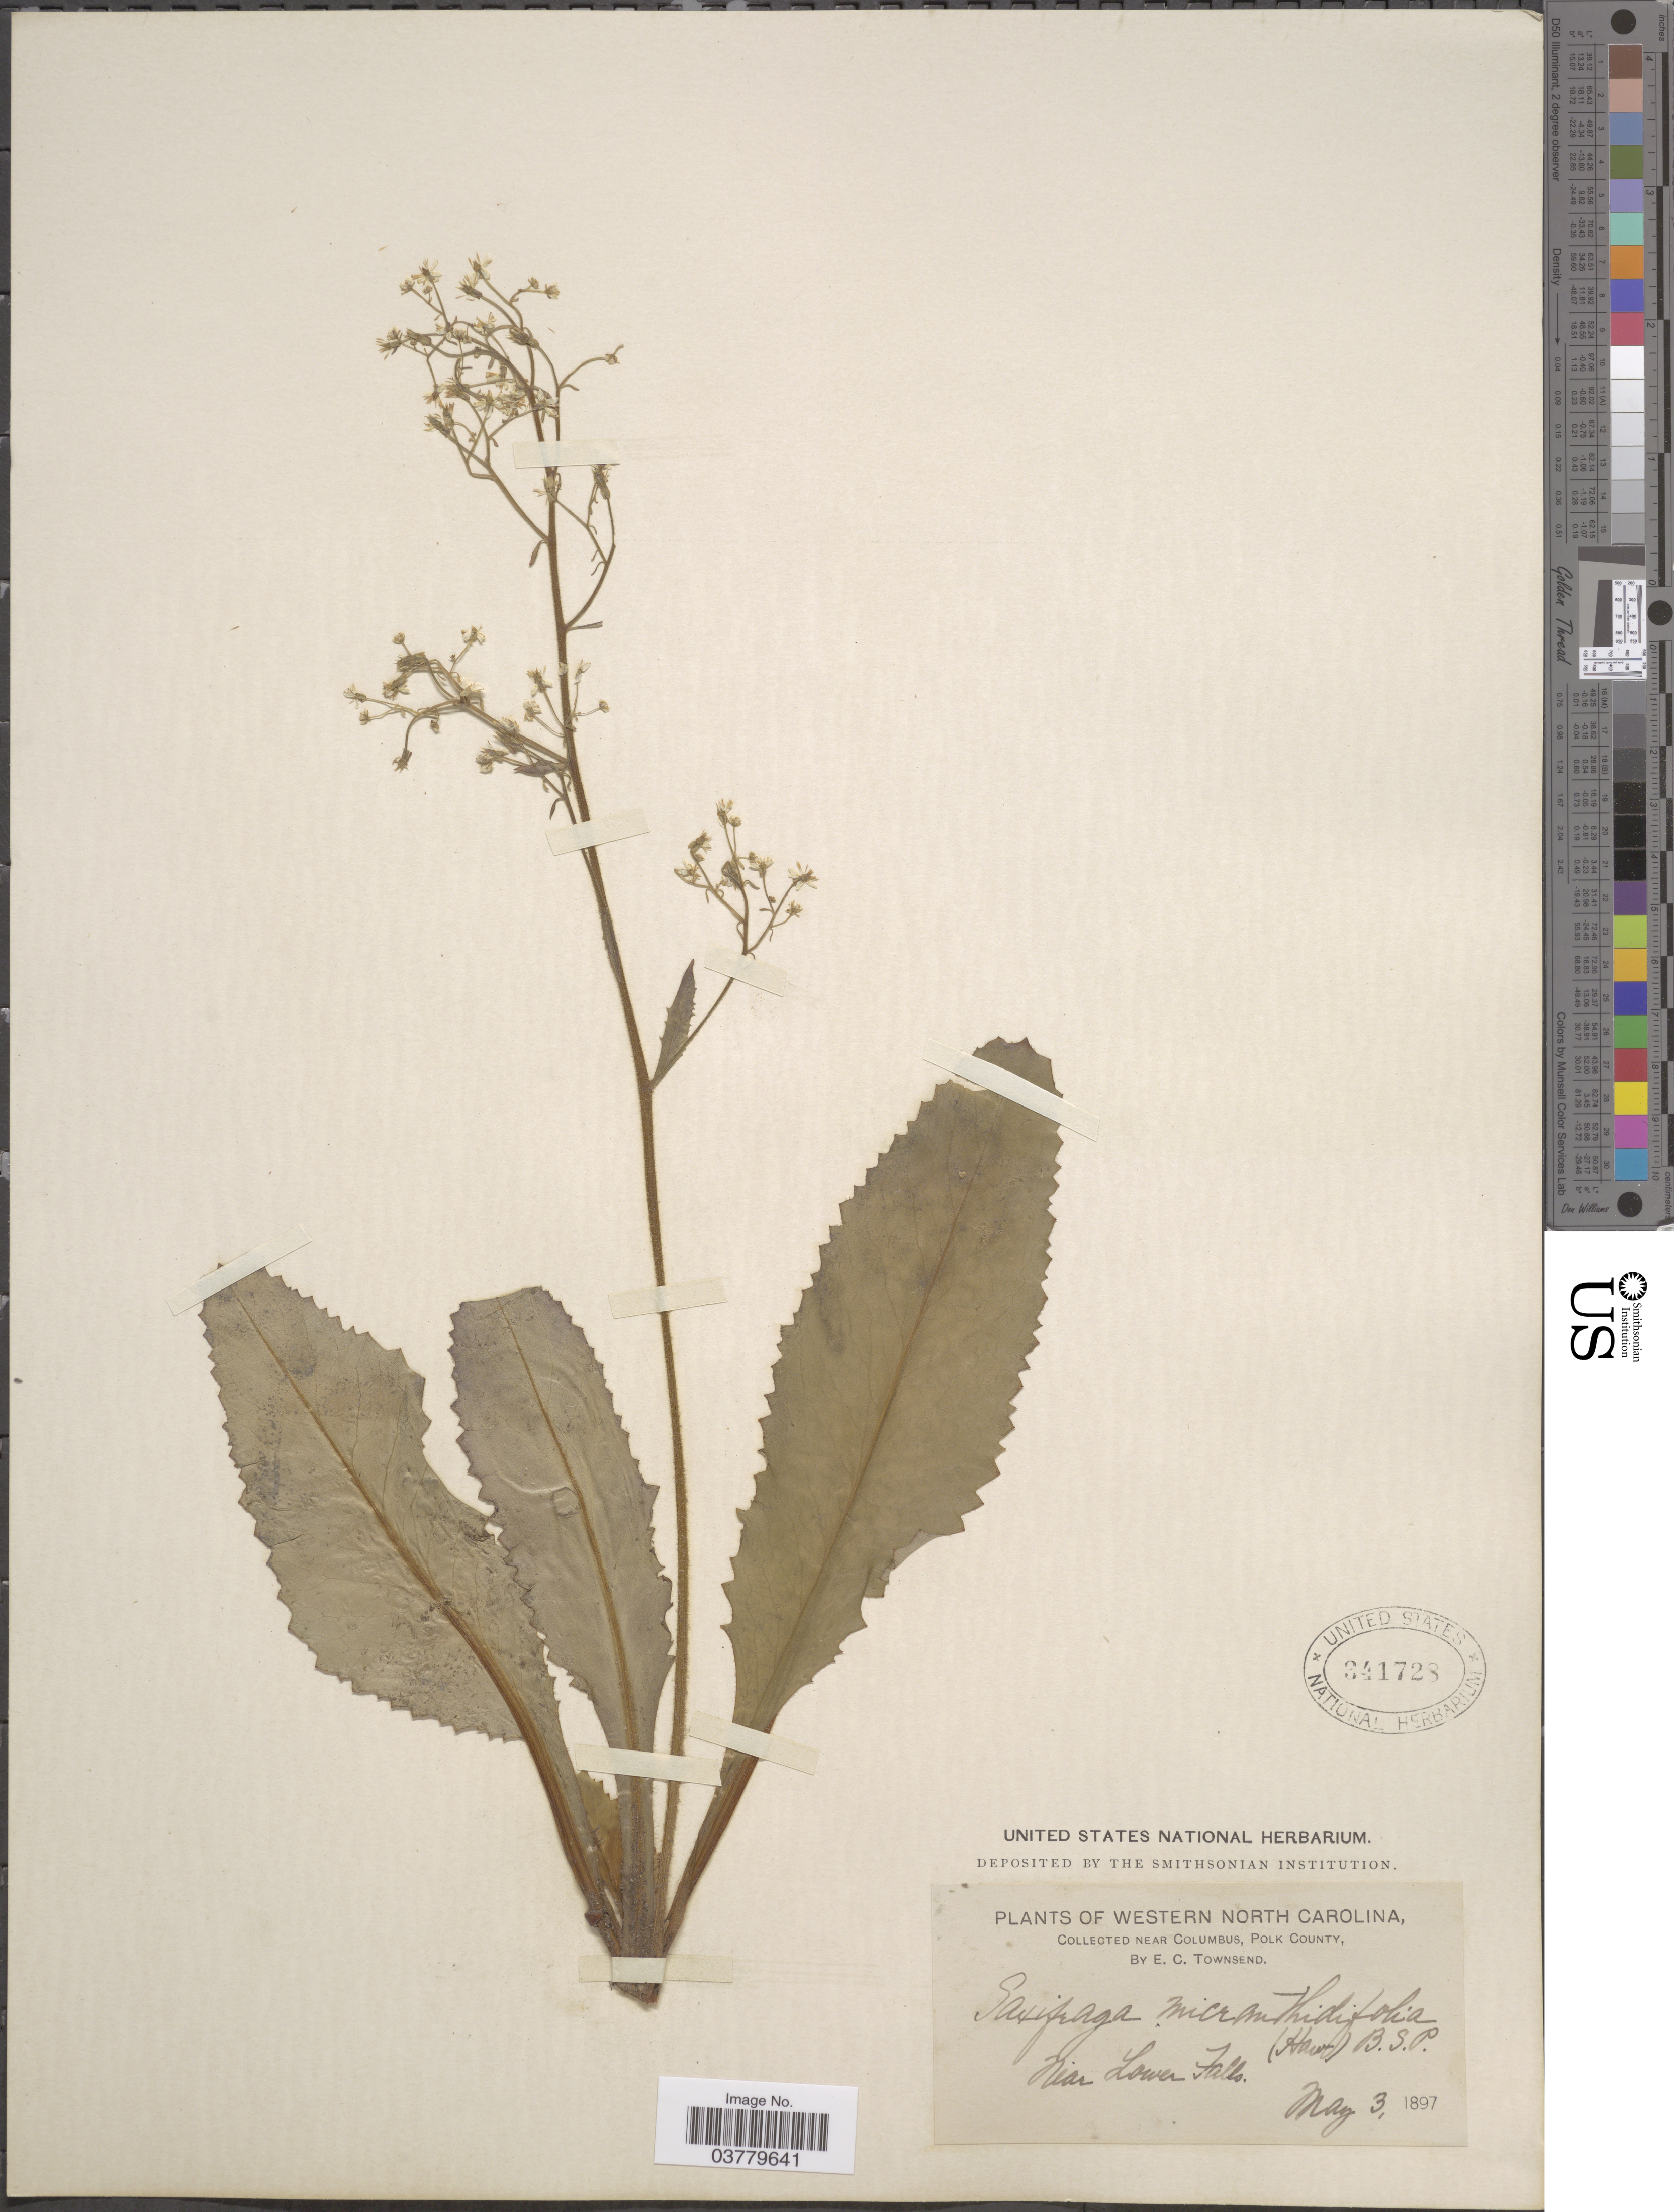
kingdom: Plantae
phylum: Tracheophyta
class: Magnoliopsida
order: Saxifragales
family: Saxifragaceae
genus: Micranthes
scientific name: Micranthes micranthidifolia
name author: (Haw.) Small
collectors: E. C. Townsend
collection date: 1897-05-03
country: United States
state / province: North Carolina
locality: Western North Carolina. Near Columbus, Polk County. Near Lower Falls.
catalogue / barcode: US 341728